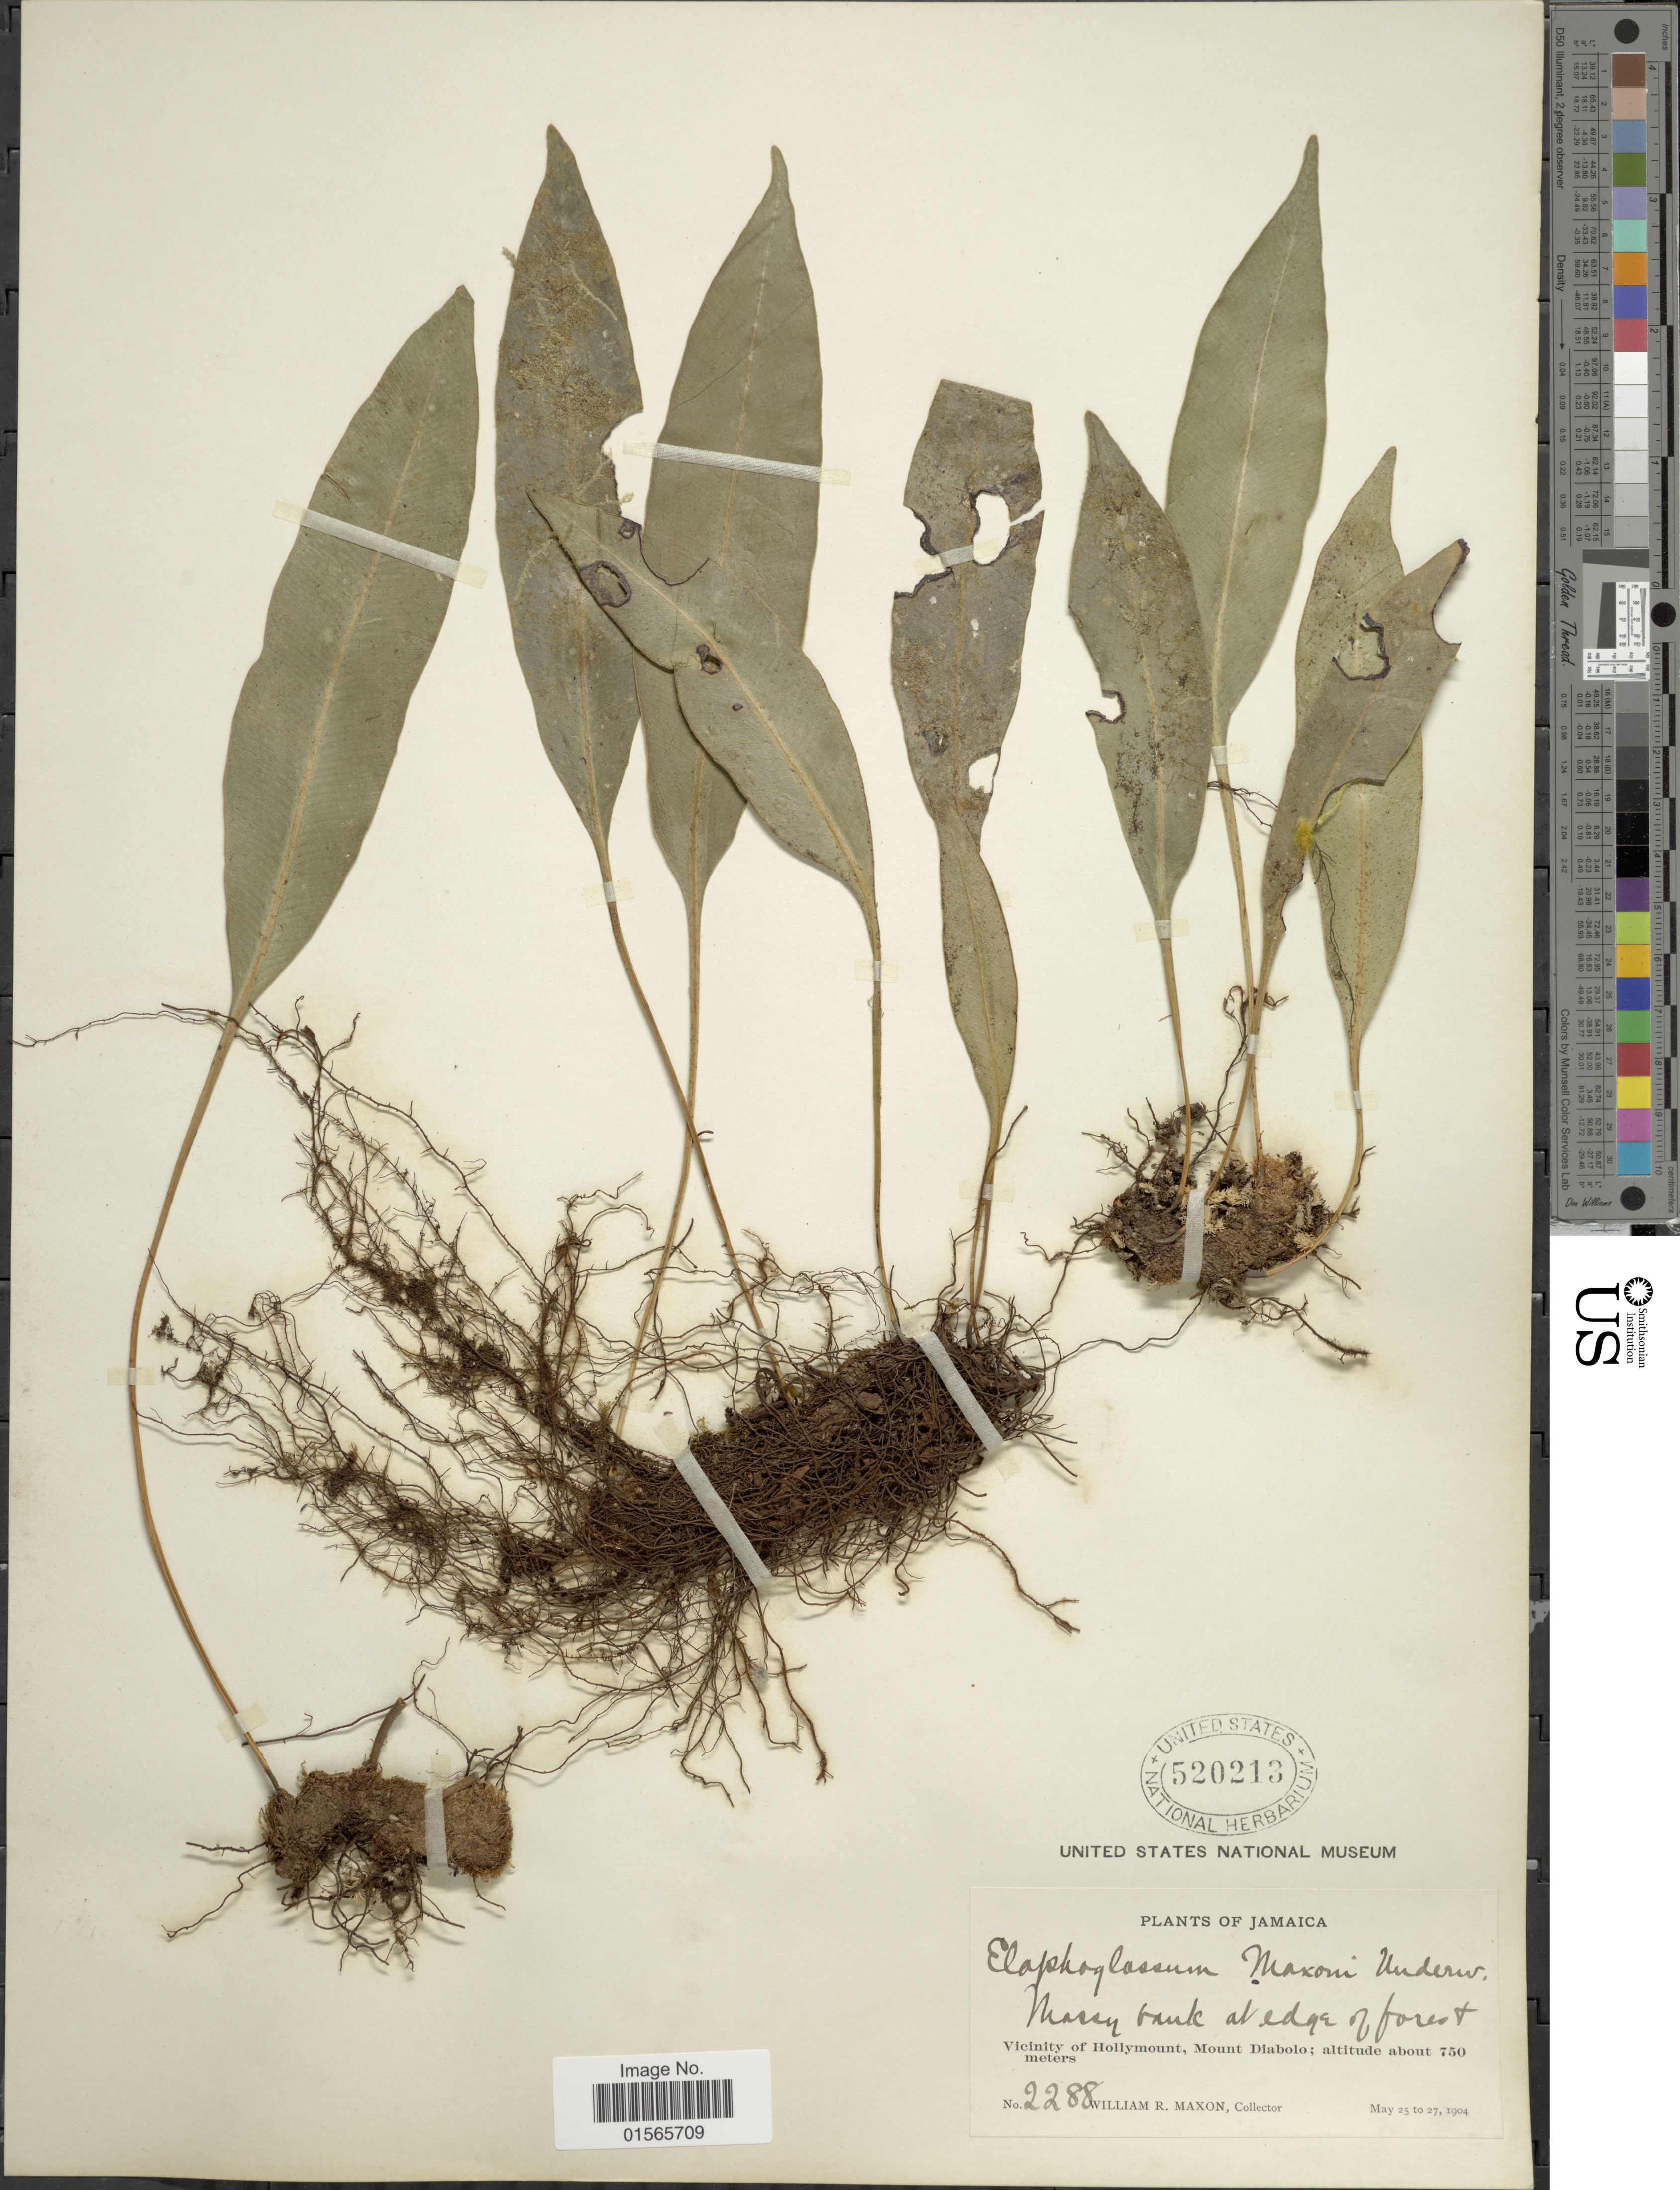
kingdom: Plantae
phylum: Tracheophyta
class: Polypodiopsida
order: Polypodiales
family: Dryopteridaceae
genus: Elaphoglossum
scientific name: Elaphoglossum maxonii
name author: Underw. ex C.V. Morton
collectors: W. R. Maxon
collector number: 2288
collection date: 1904-05-25/1904-05-27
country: Jamaica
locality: Vicinity of Hollymount, Mount Diabolo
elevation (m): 750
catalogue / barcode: US 520213